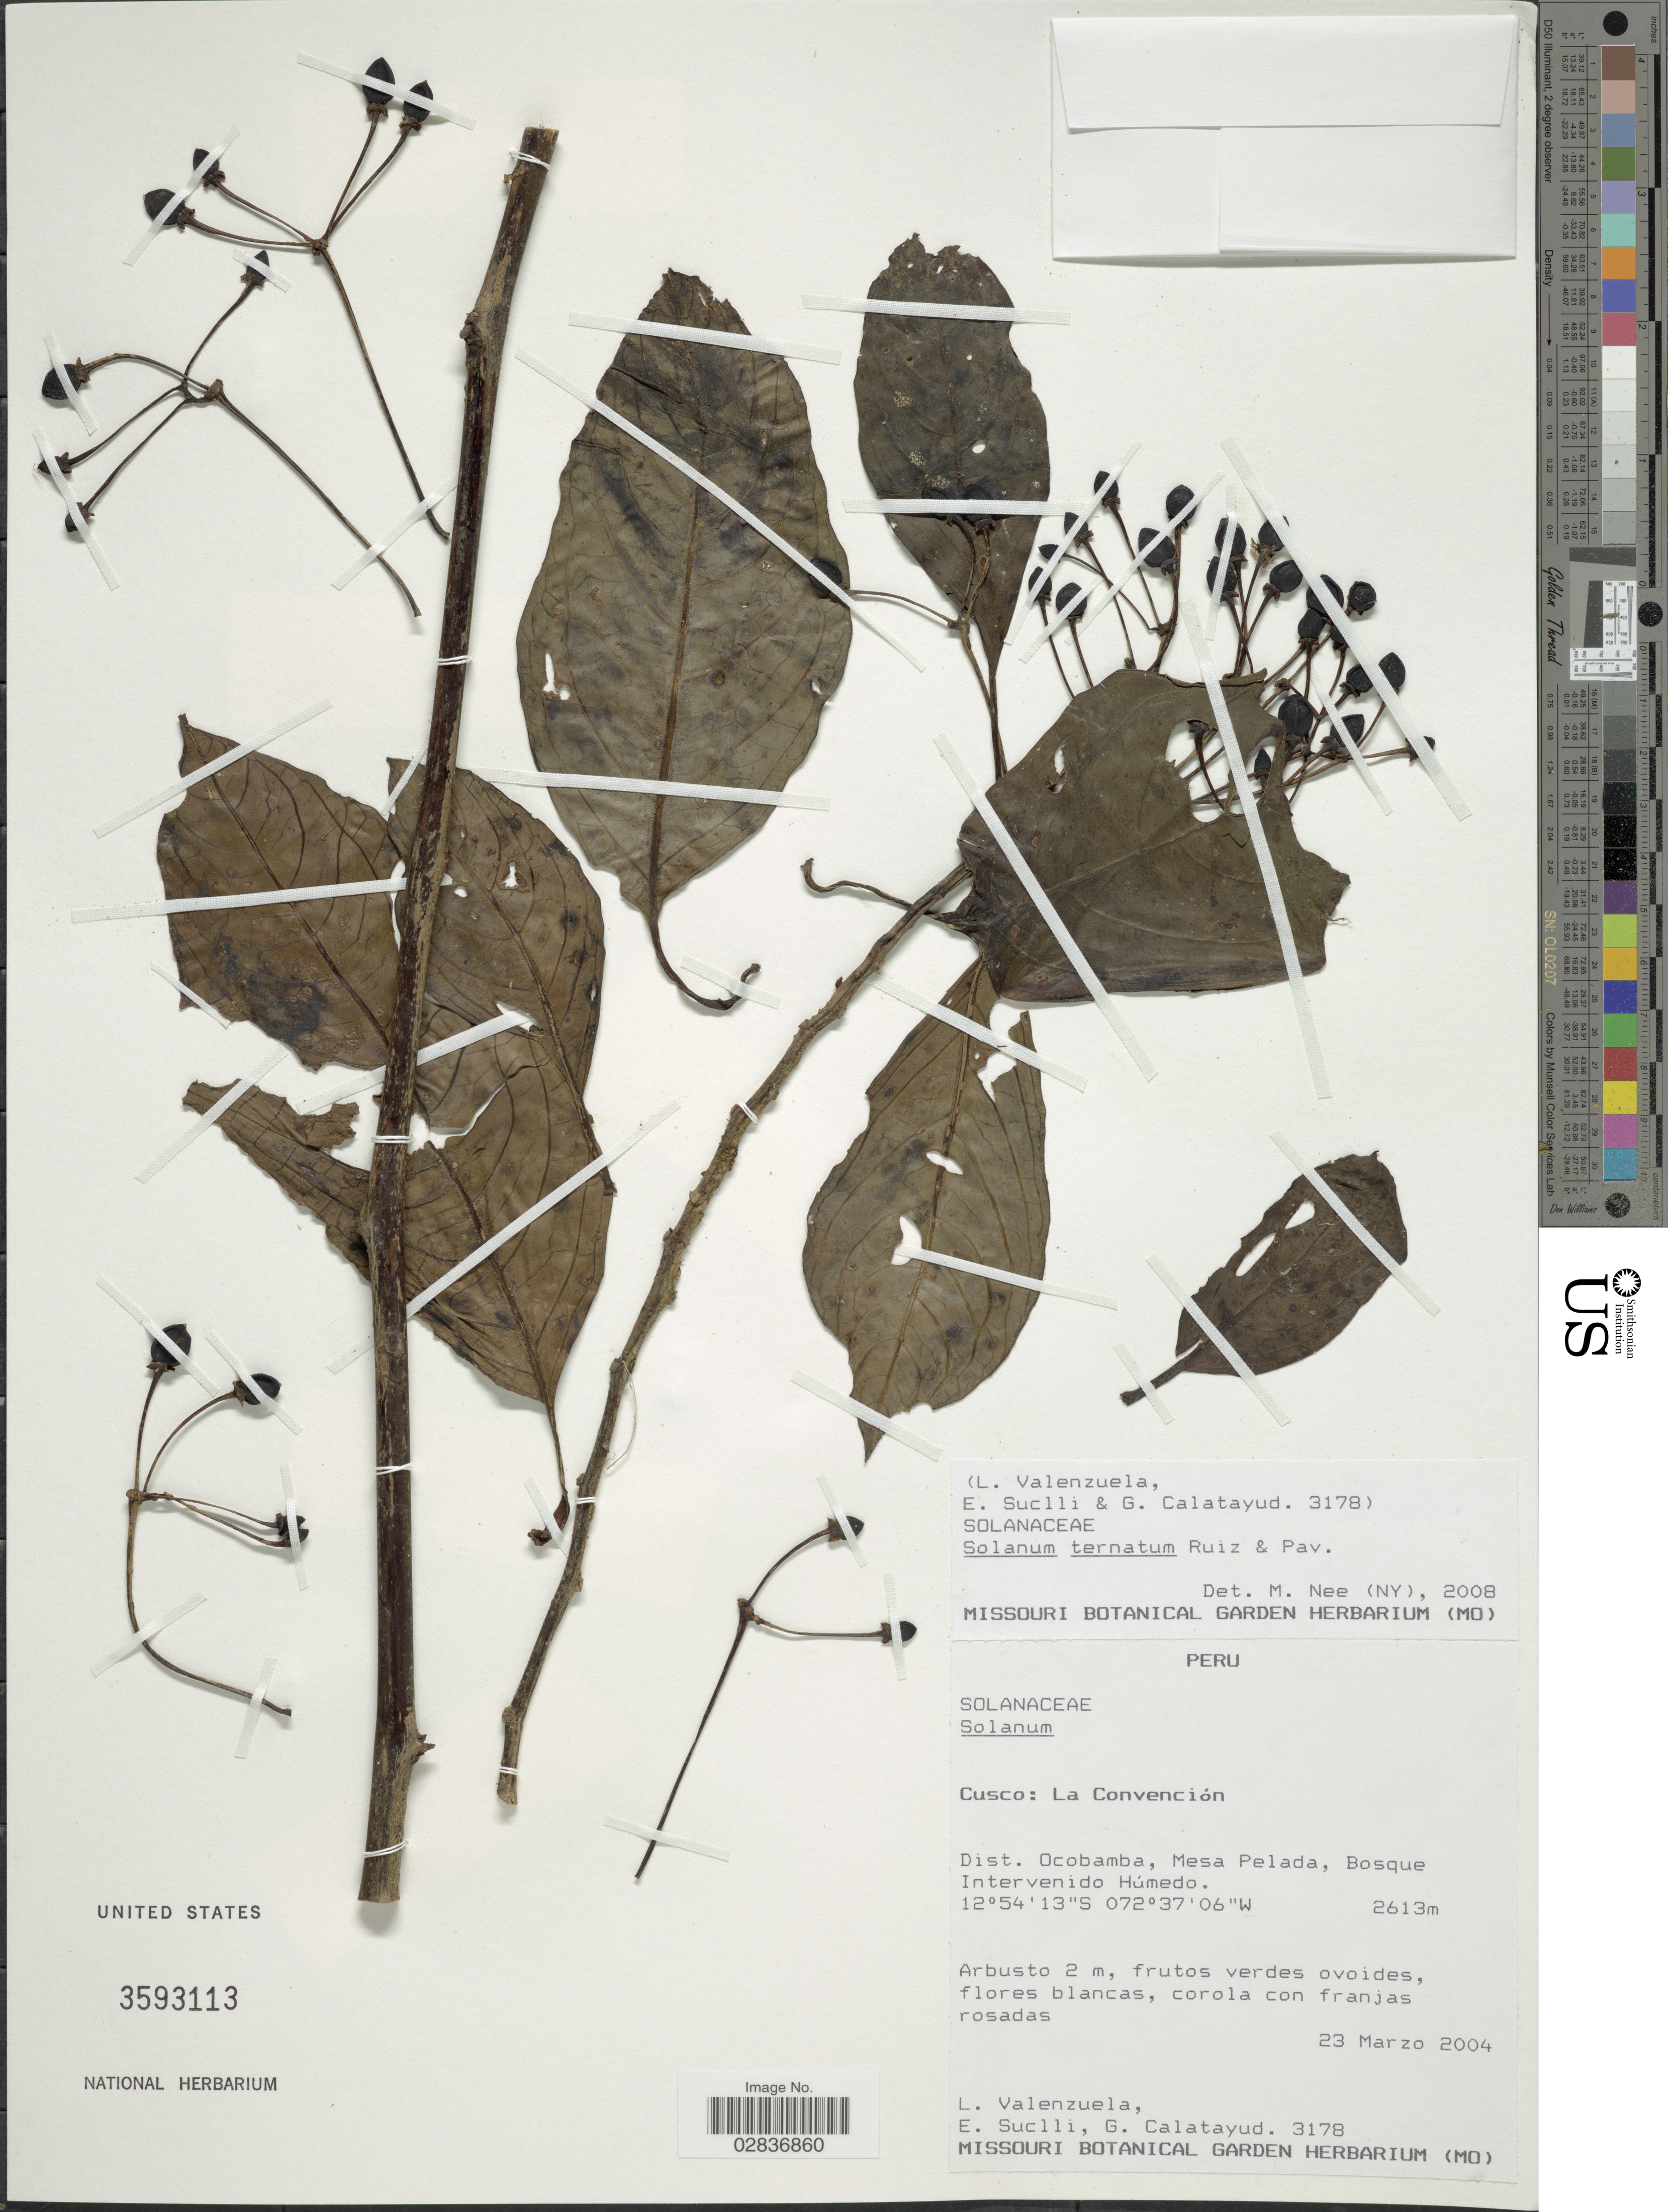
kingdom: Plantae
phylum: Tracheophyta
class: Magnoliopsida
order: Solanales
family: Solanaceae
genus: Solanum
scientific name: Solanum ternatum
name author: Ruiz & Pav.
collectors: L. Valenzuela, E. Suclli & G. Calatayud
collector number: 3178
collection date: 2004-03-23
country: Peru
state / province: Cusco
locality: La Conveción, Dist. Ocobamba, Mesa Pelada, Bosque Intervenido Húmedo.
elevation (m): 2613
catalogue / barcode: US 3593113